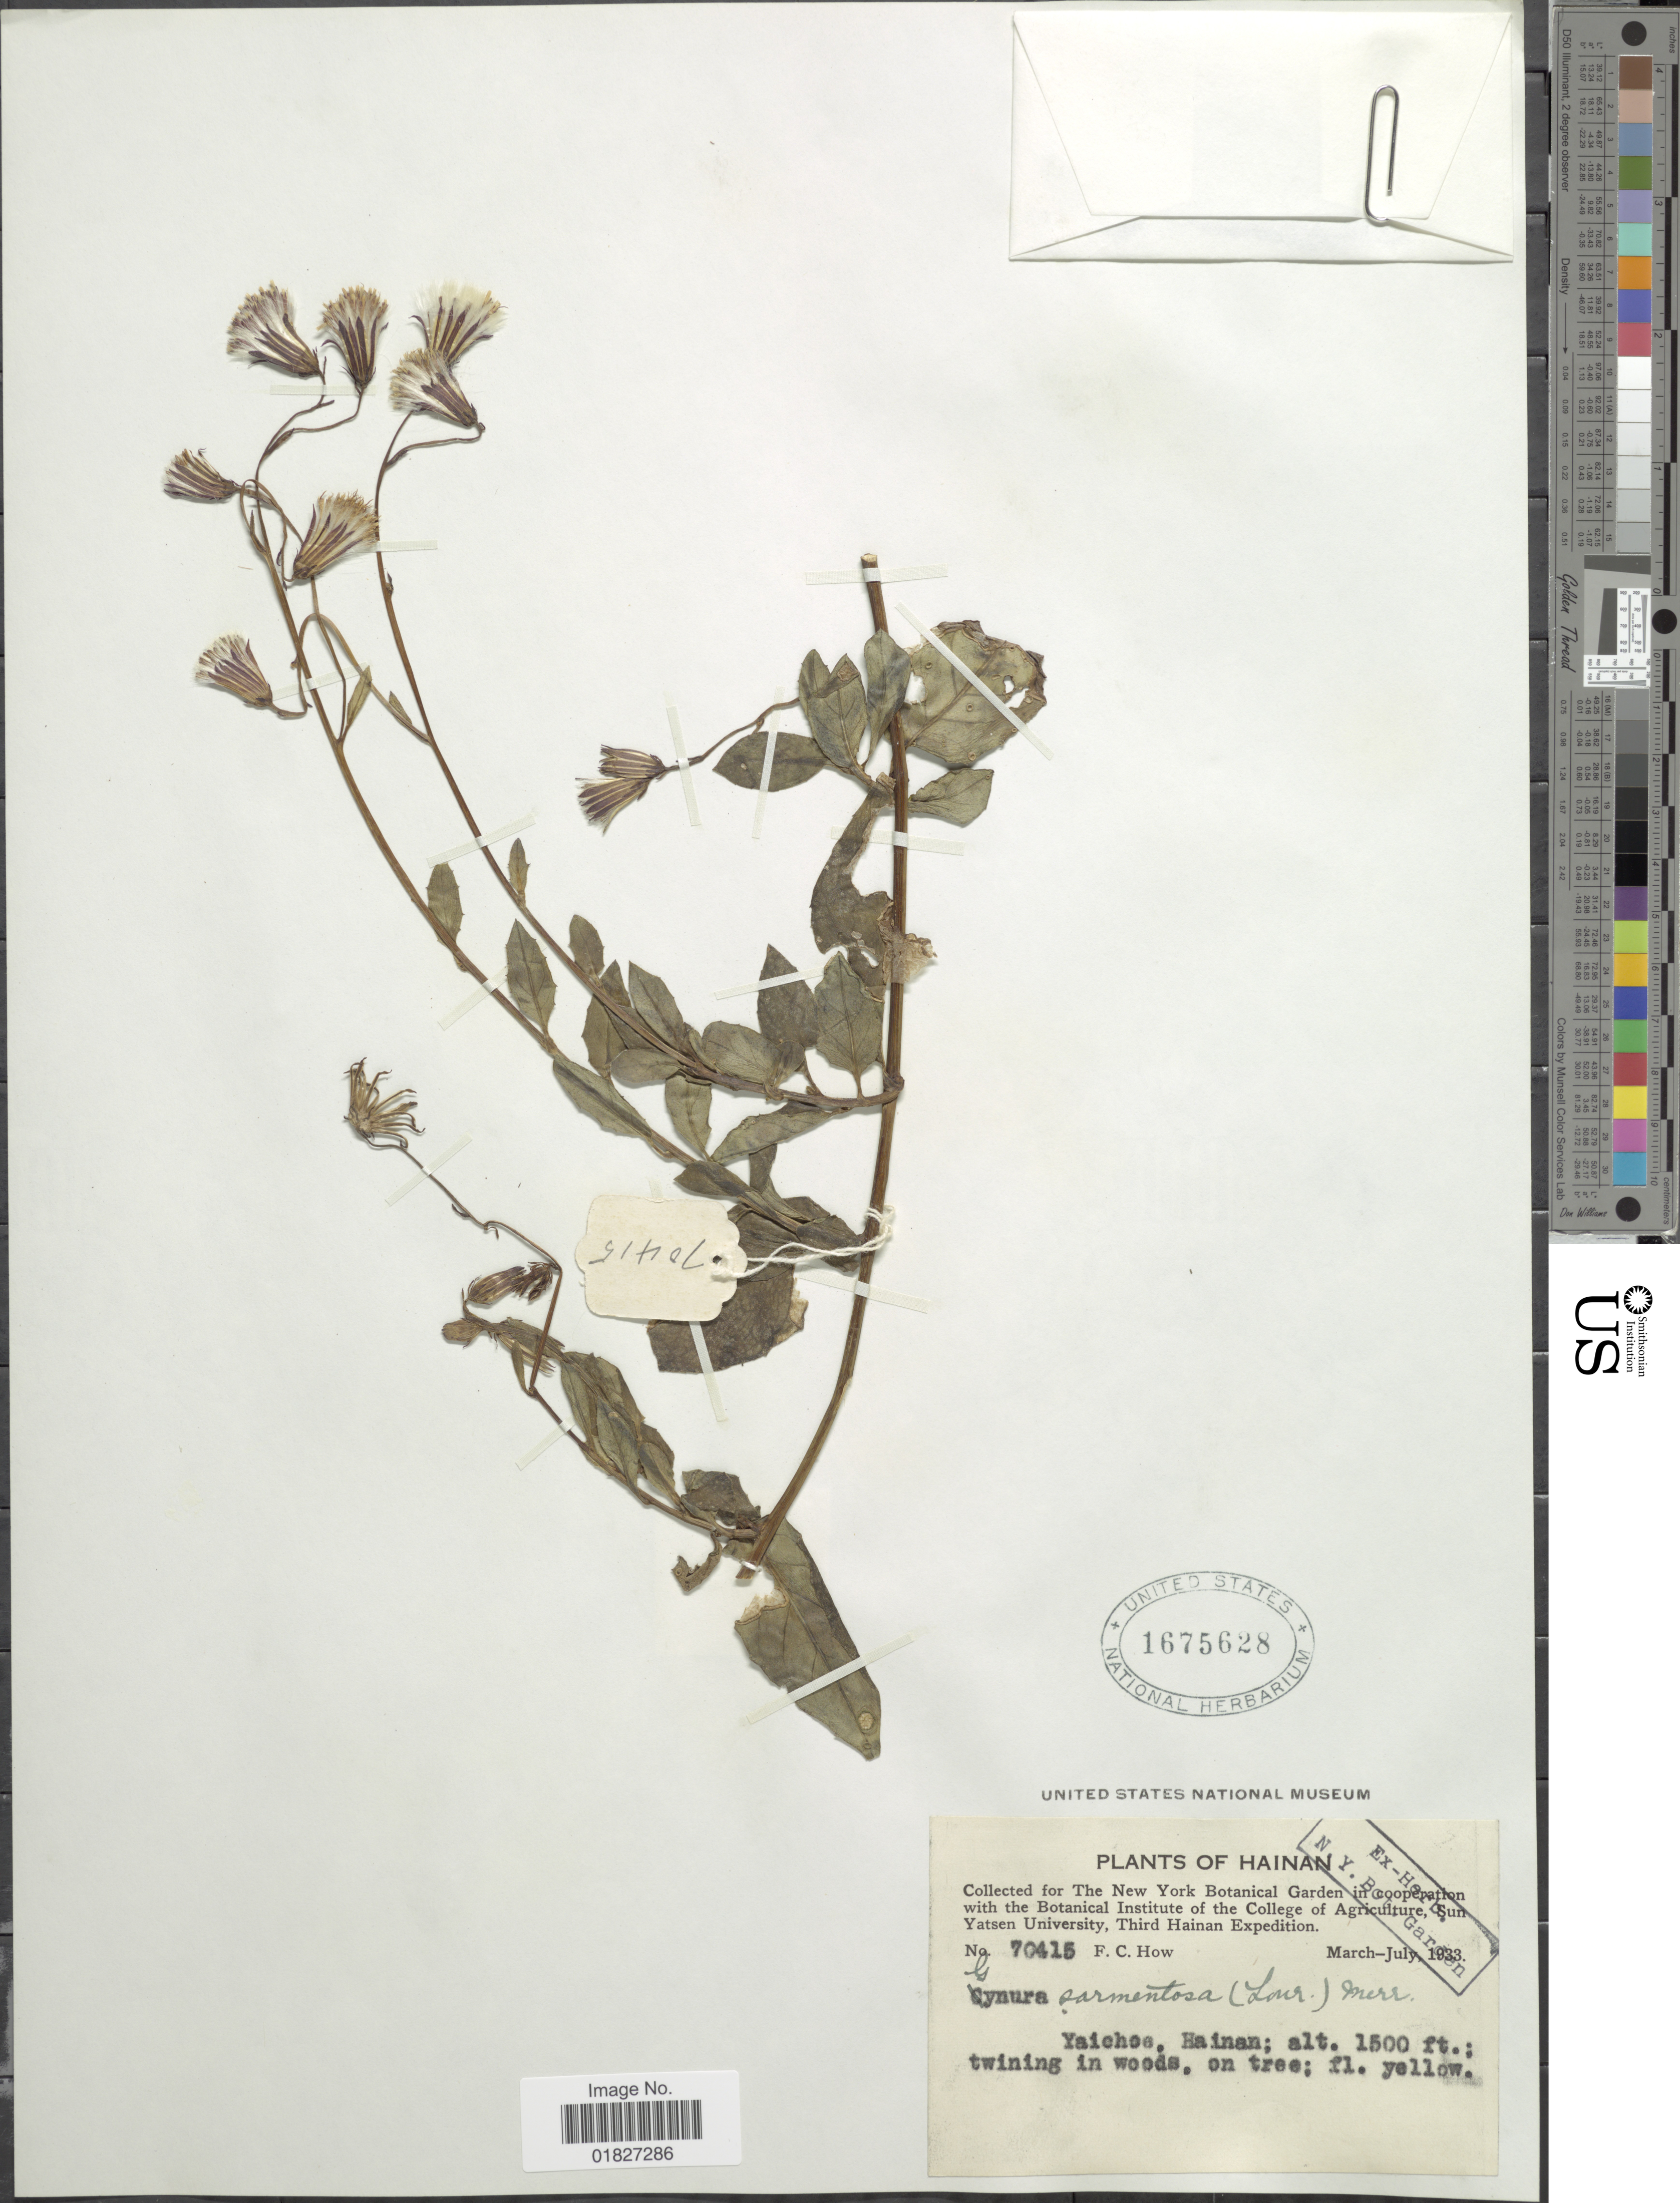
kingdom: Plantae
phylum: Tracheophyta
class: Magnoliopsida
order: Asterales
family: Asteraceae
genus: Gynura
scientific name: Gynura procumbens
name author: (Lour.) Merr.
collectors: F. C. How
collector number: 70415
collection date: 1933-03/1933-07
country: China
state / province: Hainan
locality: Yaichow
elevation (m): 457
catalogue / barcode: US 1675628